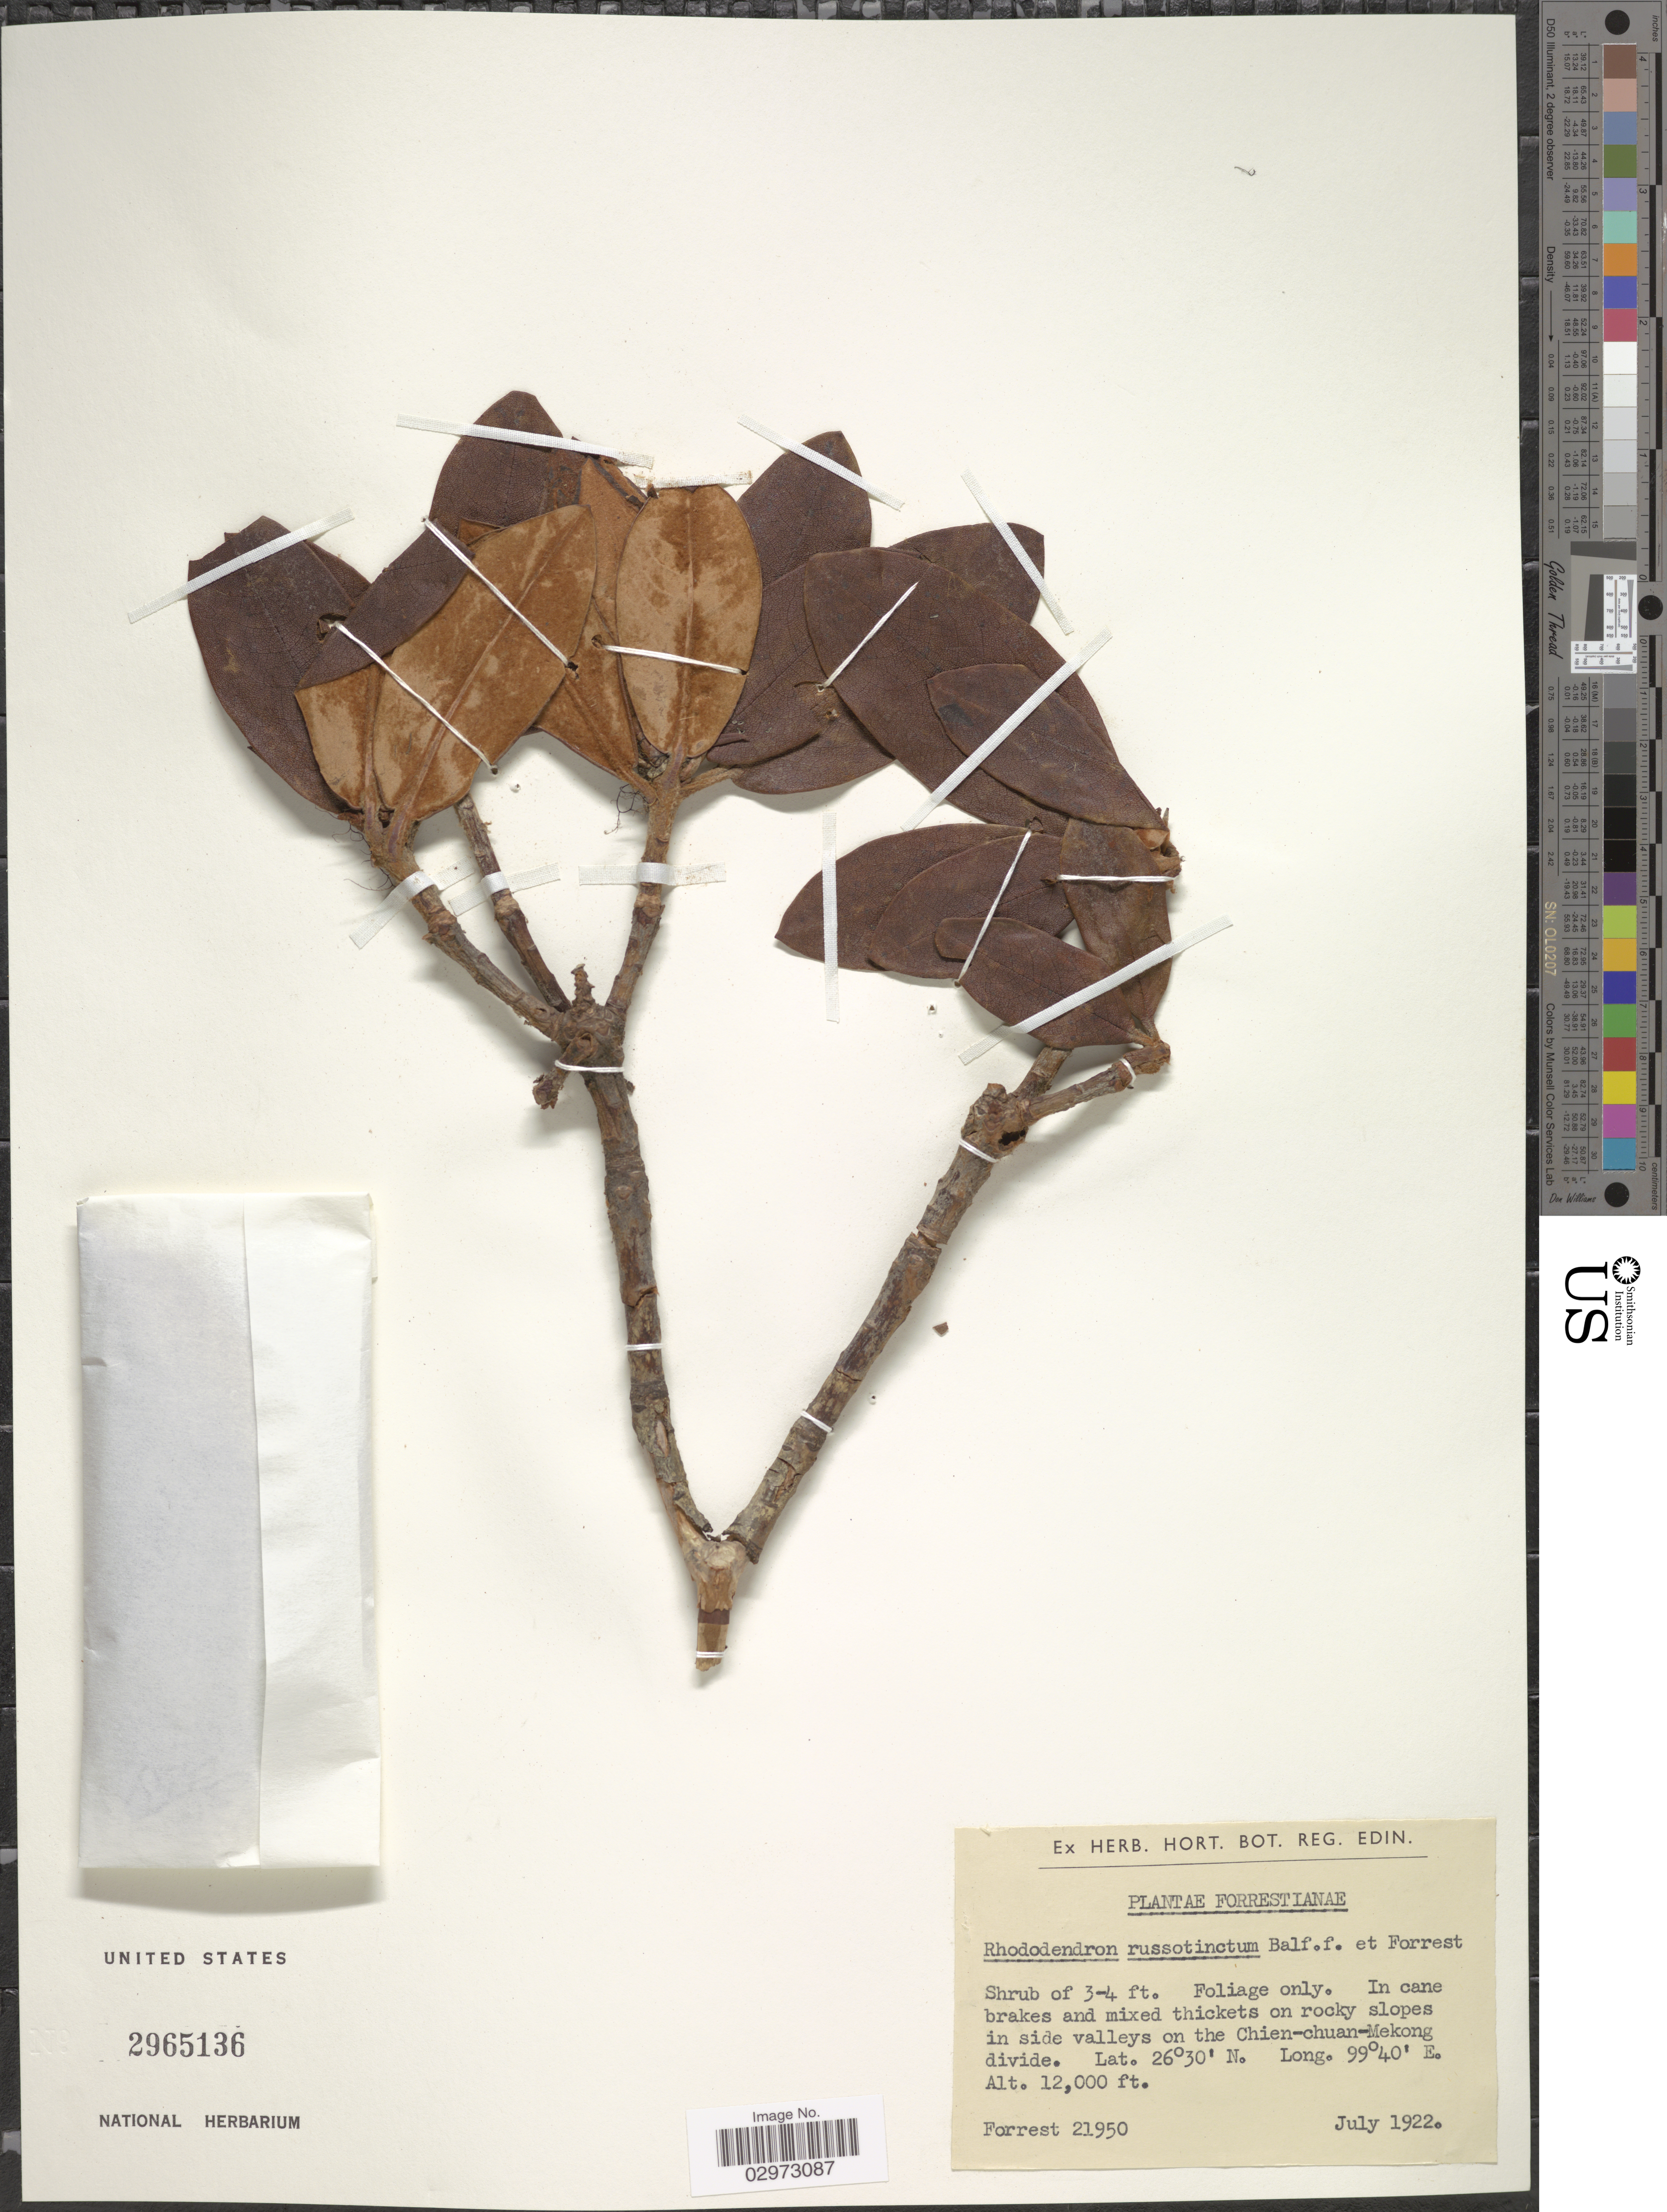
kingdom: Plantae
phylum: Tracheophyta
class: Magnoliopsida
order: Ericales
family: Ericaceae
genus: Rhododendron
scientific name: Rhododendron russotinctum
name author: Balf. f. & Forrest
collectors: -. Forrest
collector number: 21950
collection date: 1922-07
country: China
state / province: Yunnan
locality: In side valleys on the Chien-chuan-Mekong divide.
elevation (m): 3658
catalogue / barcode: US 2965136